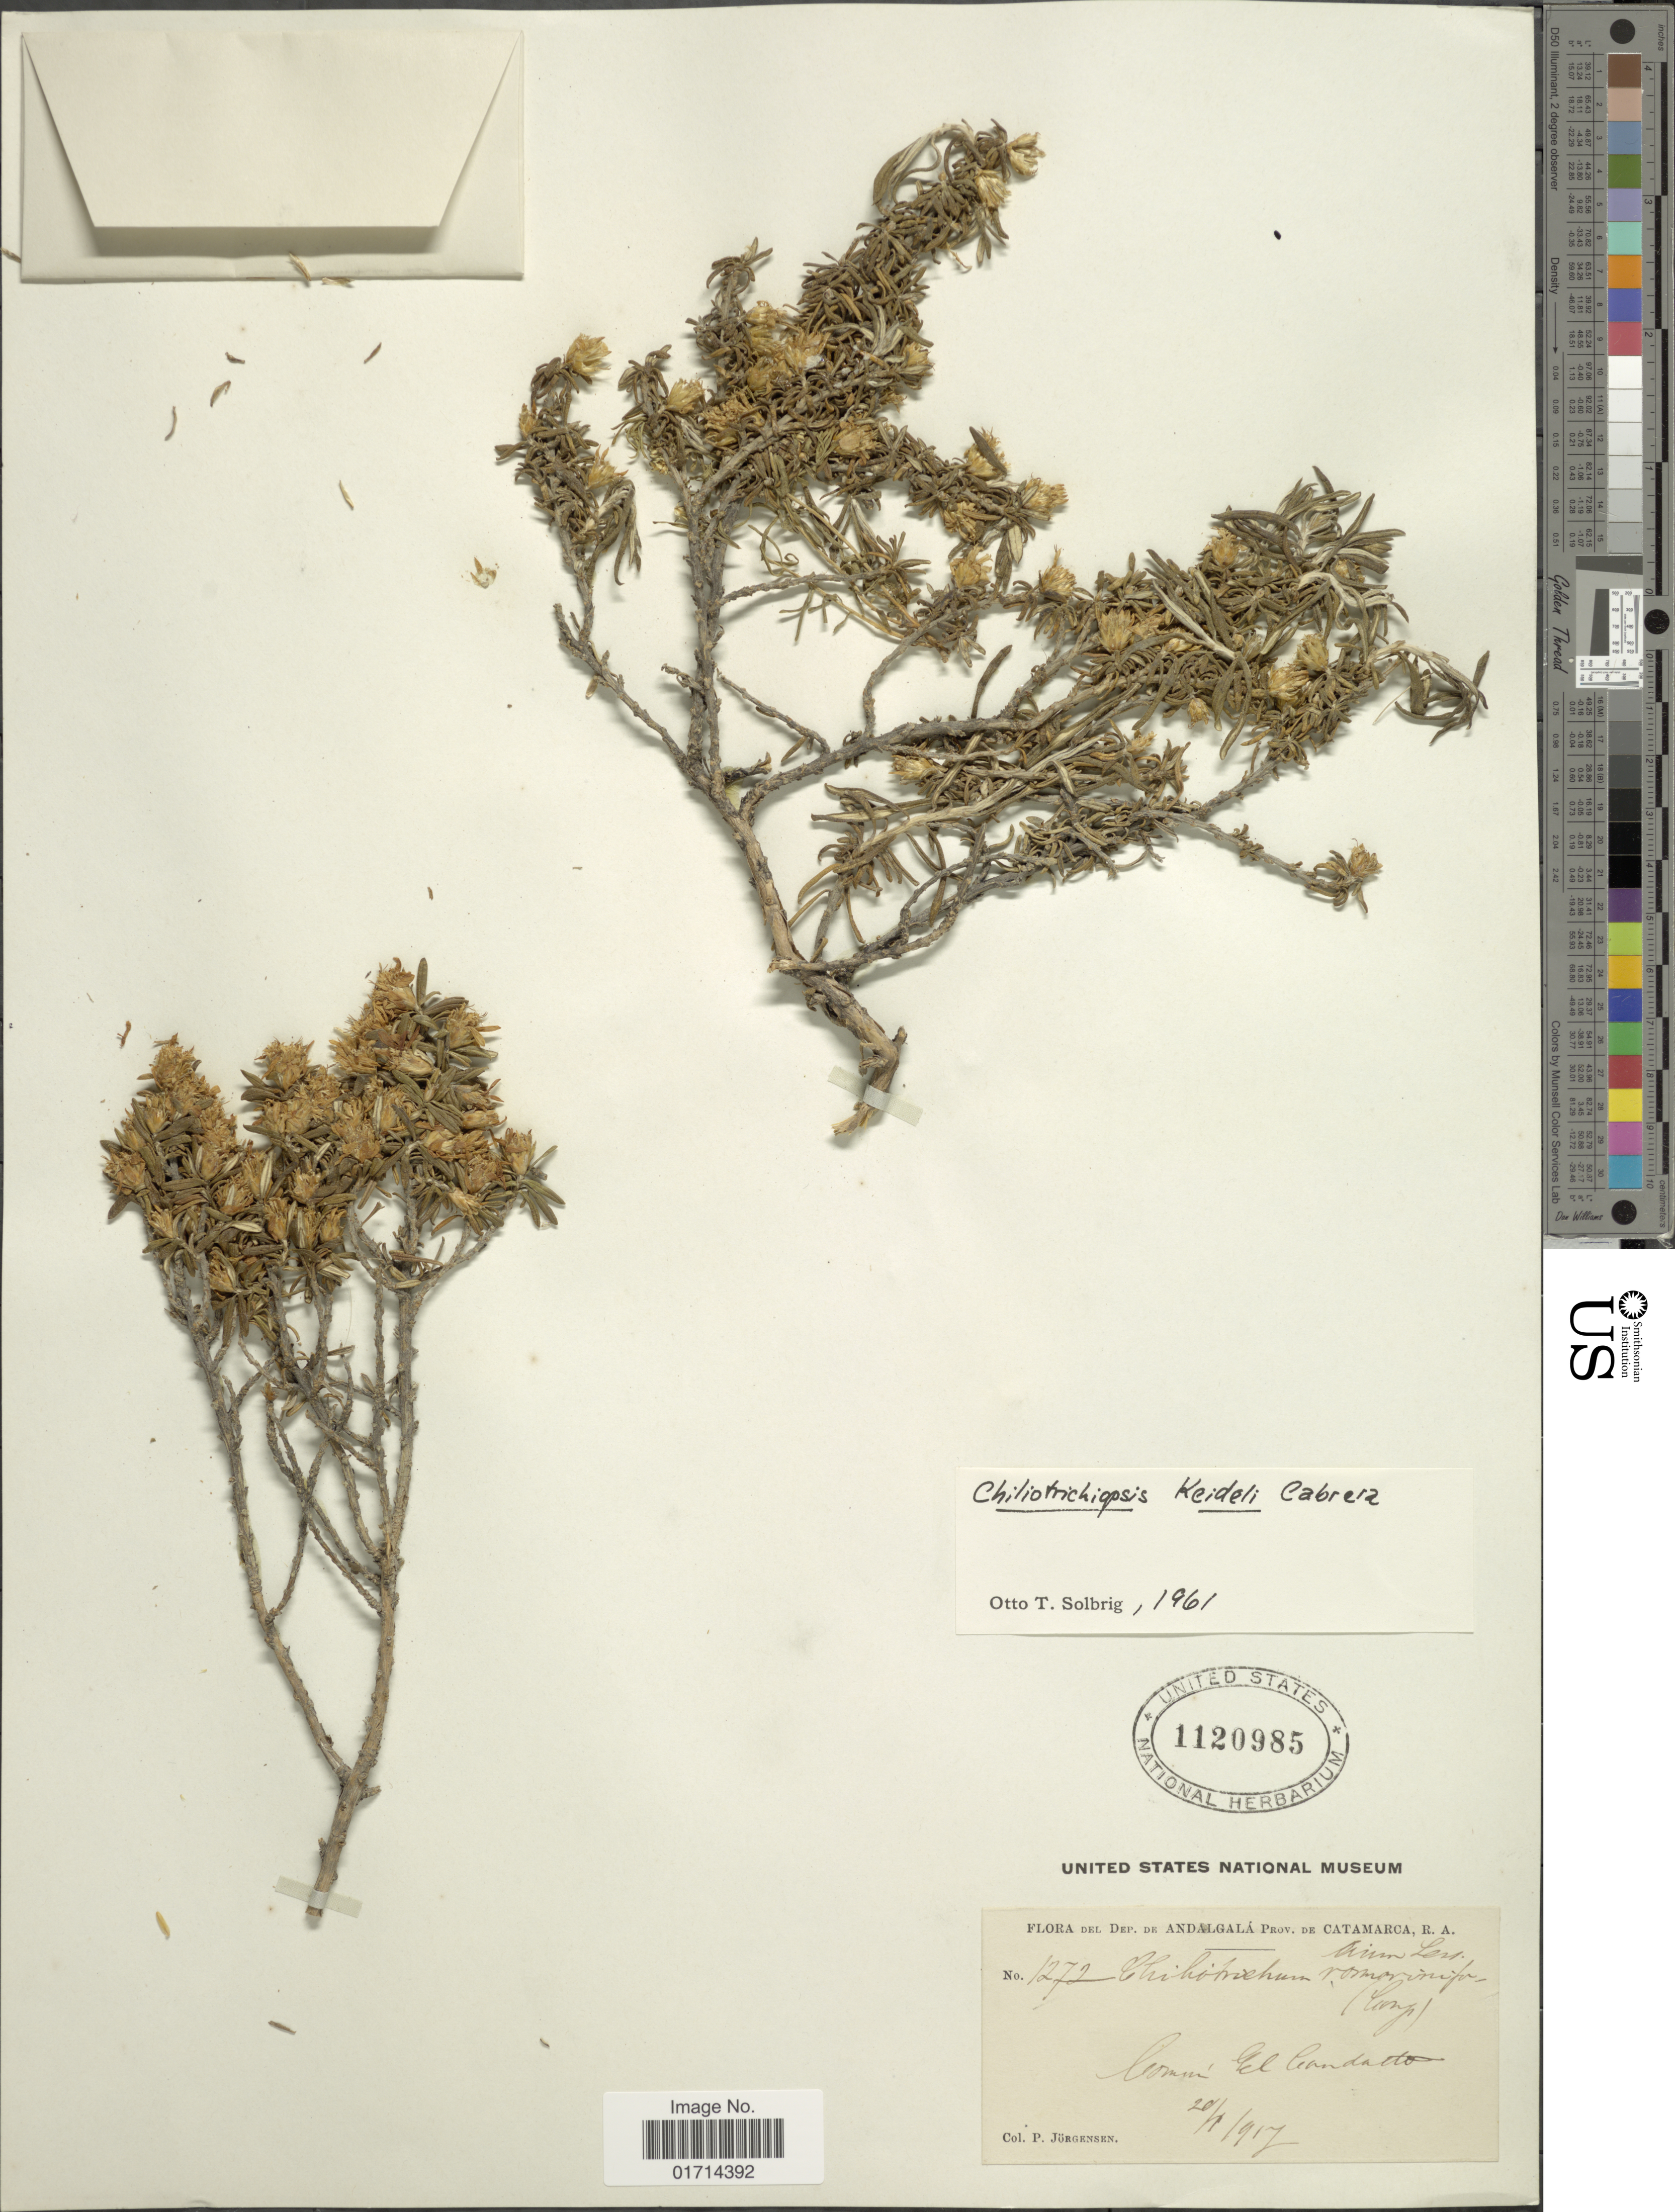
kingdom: Plantae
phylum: Tracheophyta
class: Magnoliopsida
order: Asterales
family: Asteraceae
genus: Chiliotrichiopsis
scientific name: Chiliotrichiopsis keideli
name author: Cabrera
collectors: P. Jörgensen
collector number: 1272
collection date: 1917-01-20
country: Argentina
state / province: Catamarca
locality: Dep. de Andalgala, Comm' El Candaeto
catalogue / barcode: US 1120985